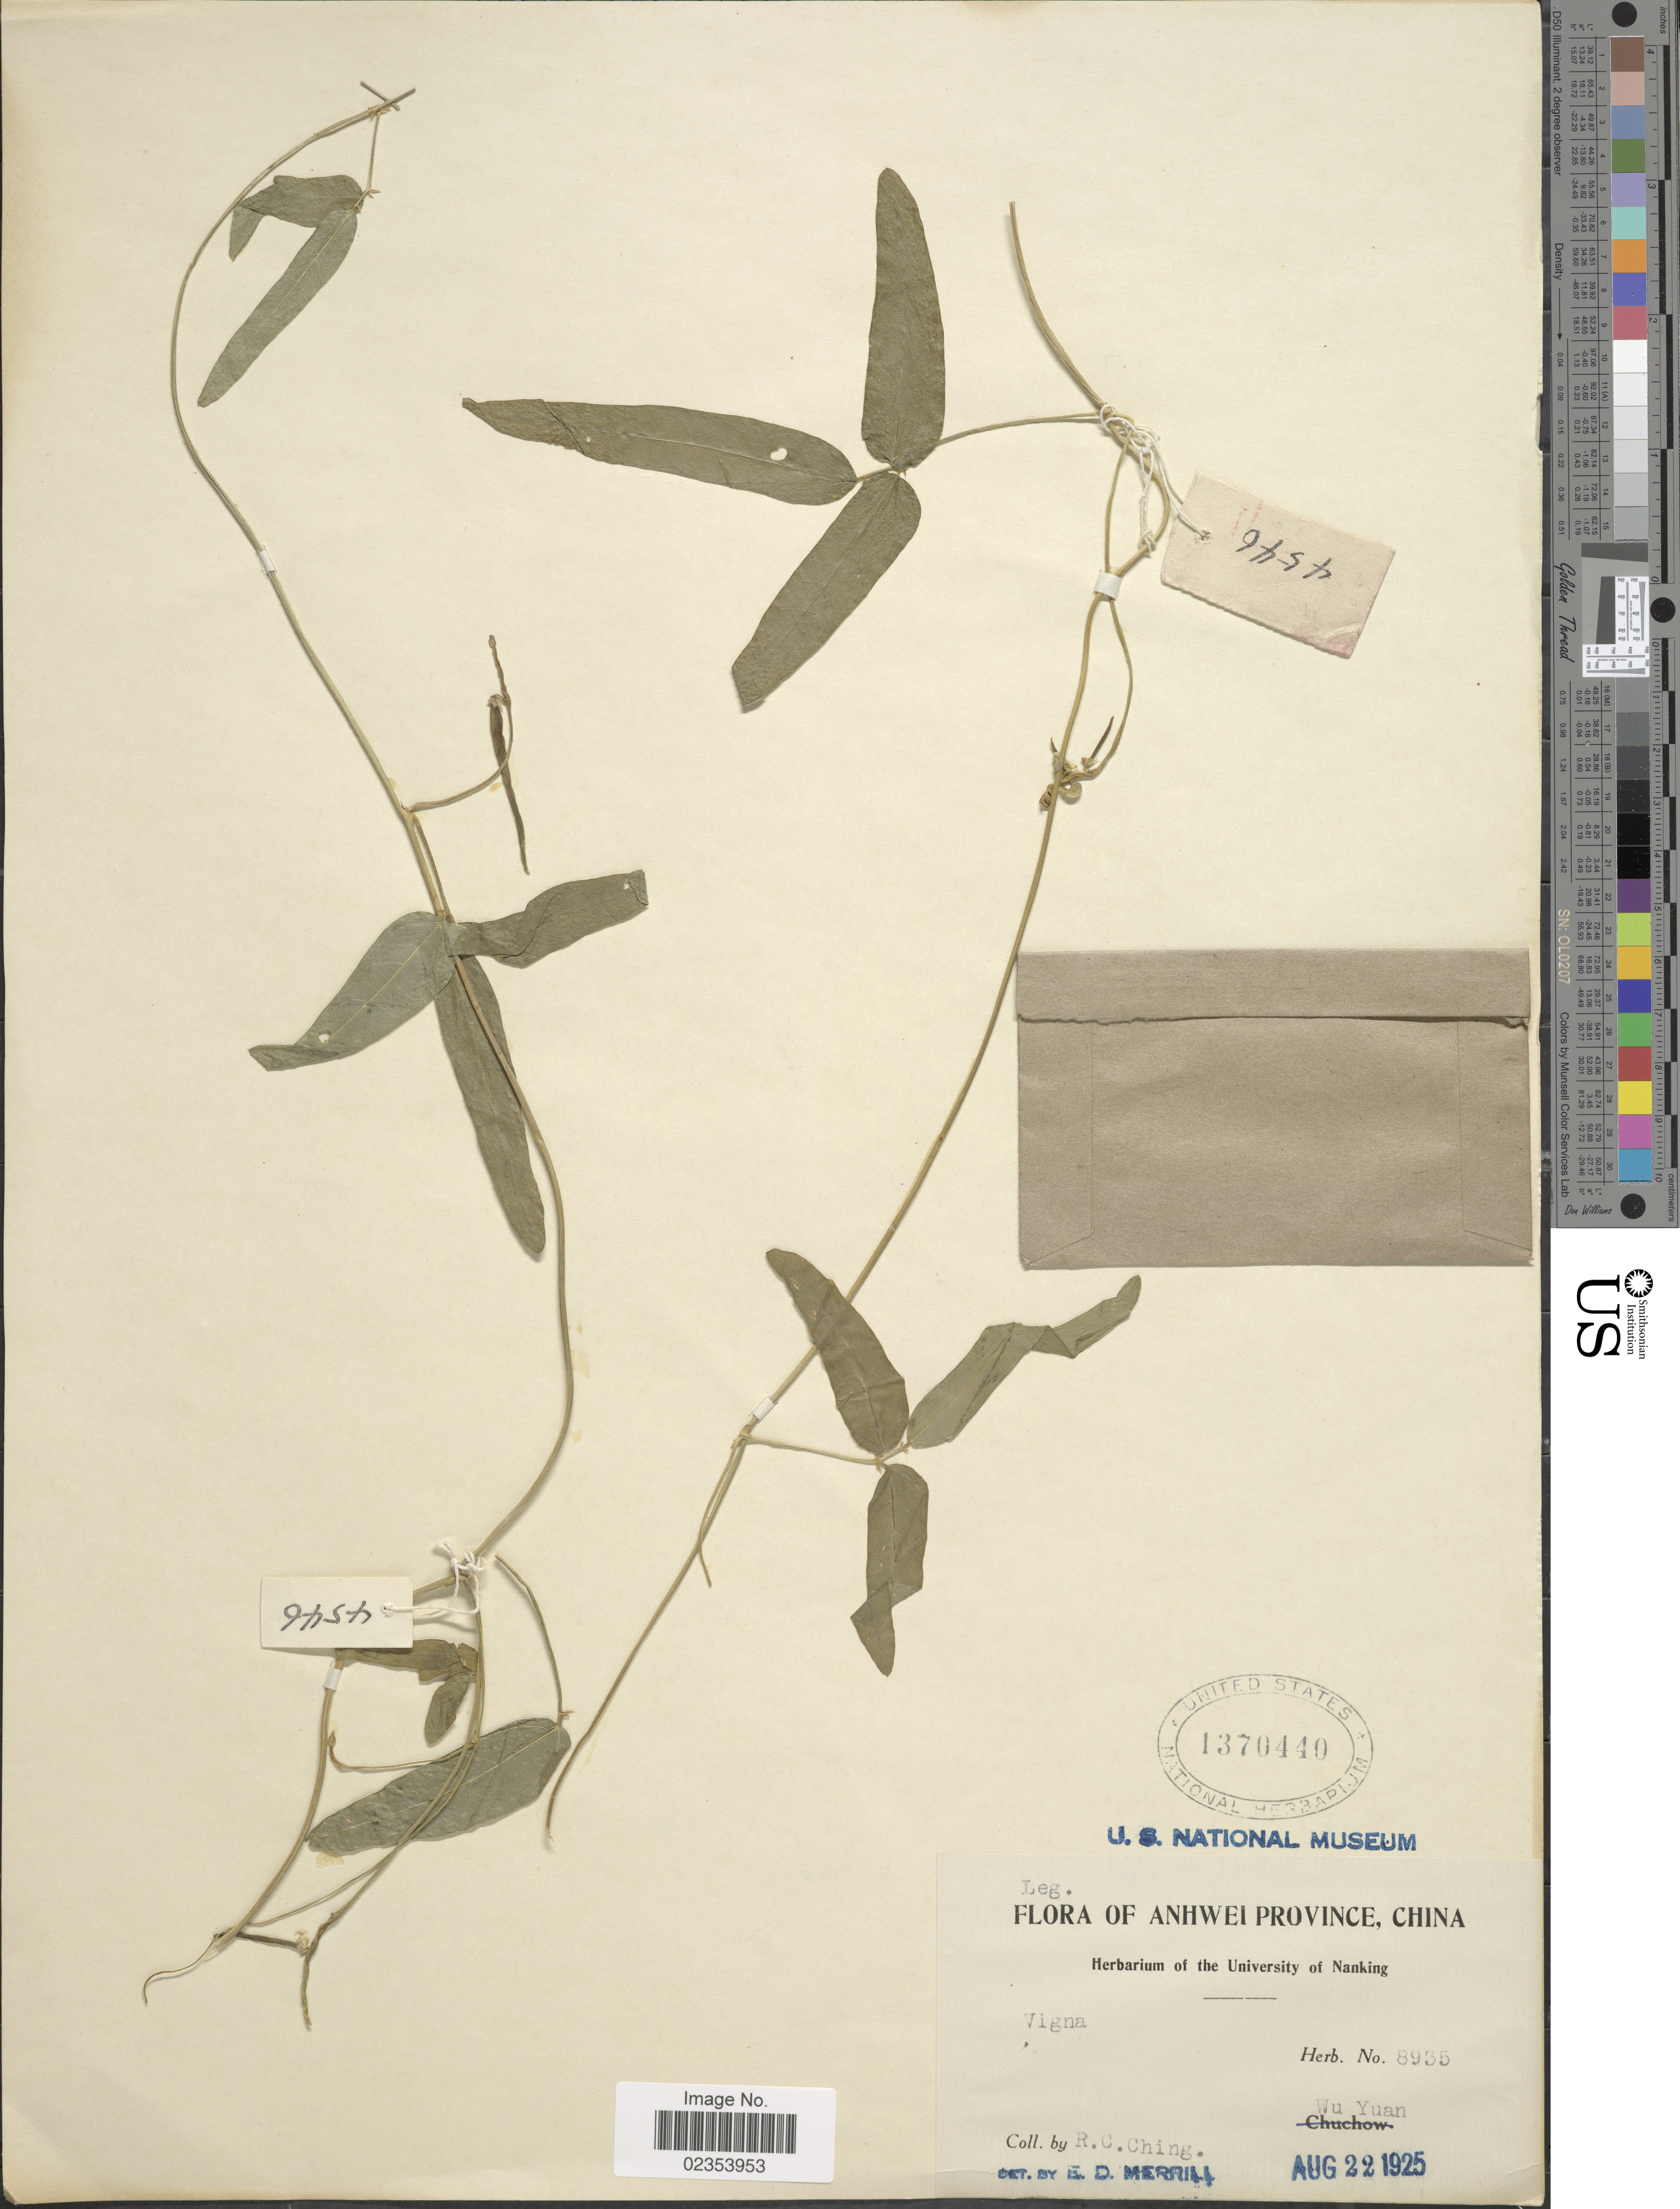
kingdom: Plantae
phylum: Tracheophyta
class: Magnoliopsida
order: Fabales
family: Fabaceae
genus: Vigna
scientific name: Vigna sp.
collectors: R. C. Ching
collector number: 8935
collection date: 1925-08-22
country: China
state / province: Anhui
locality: Anhwei Province, China. Wu Yuan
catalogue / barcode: US 1370440